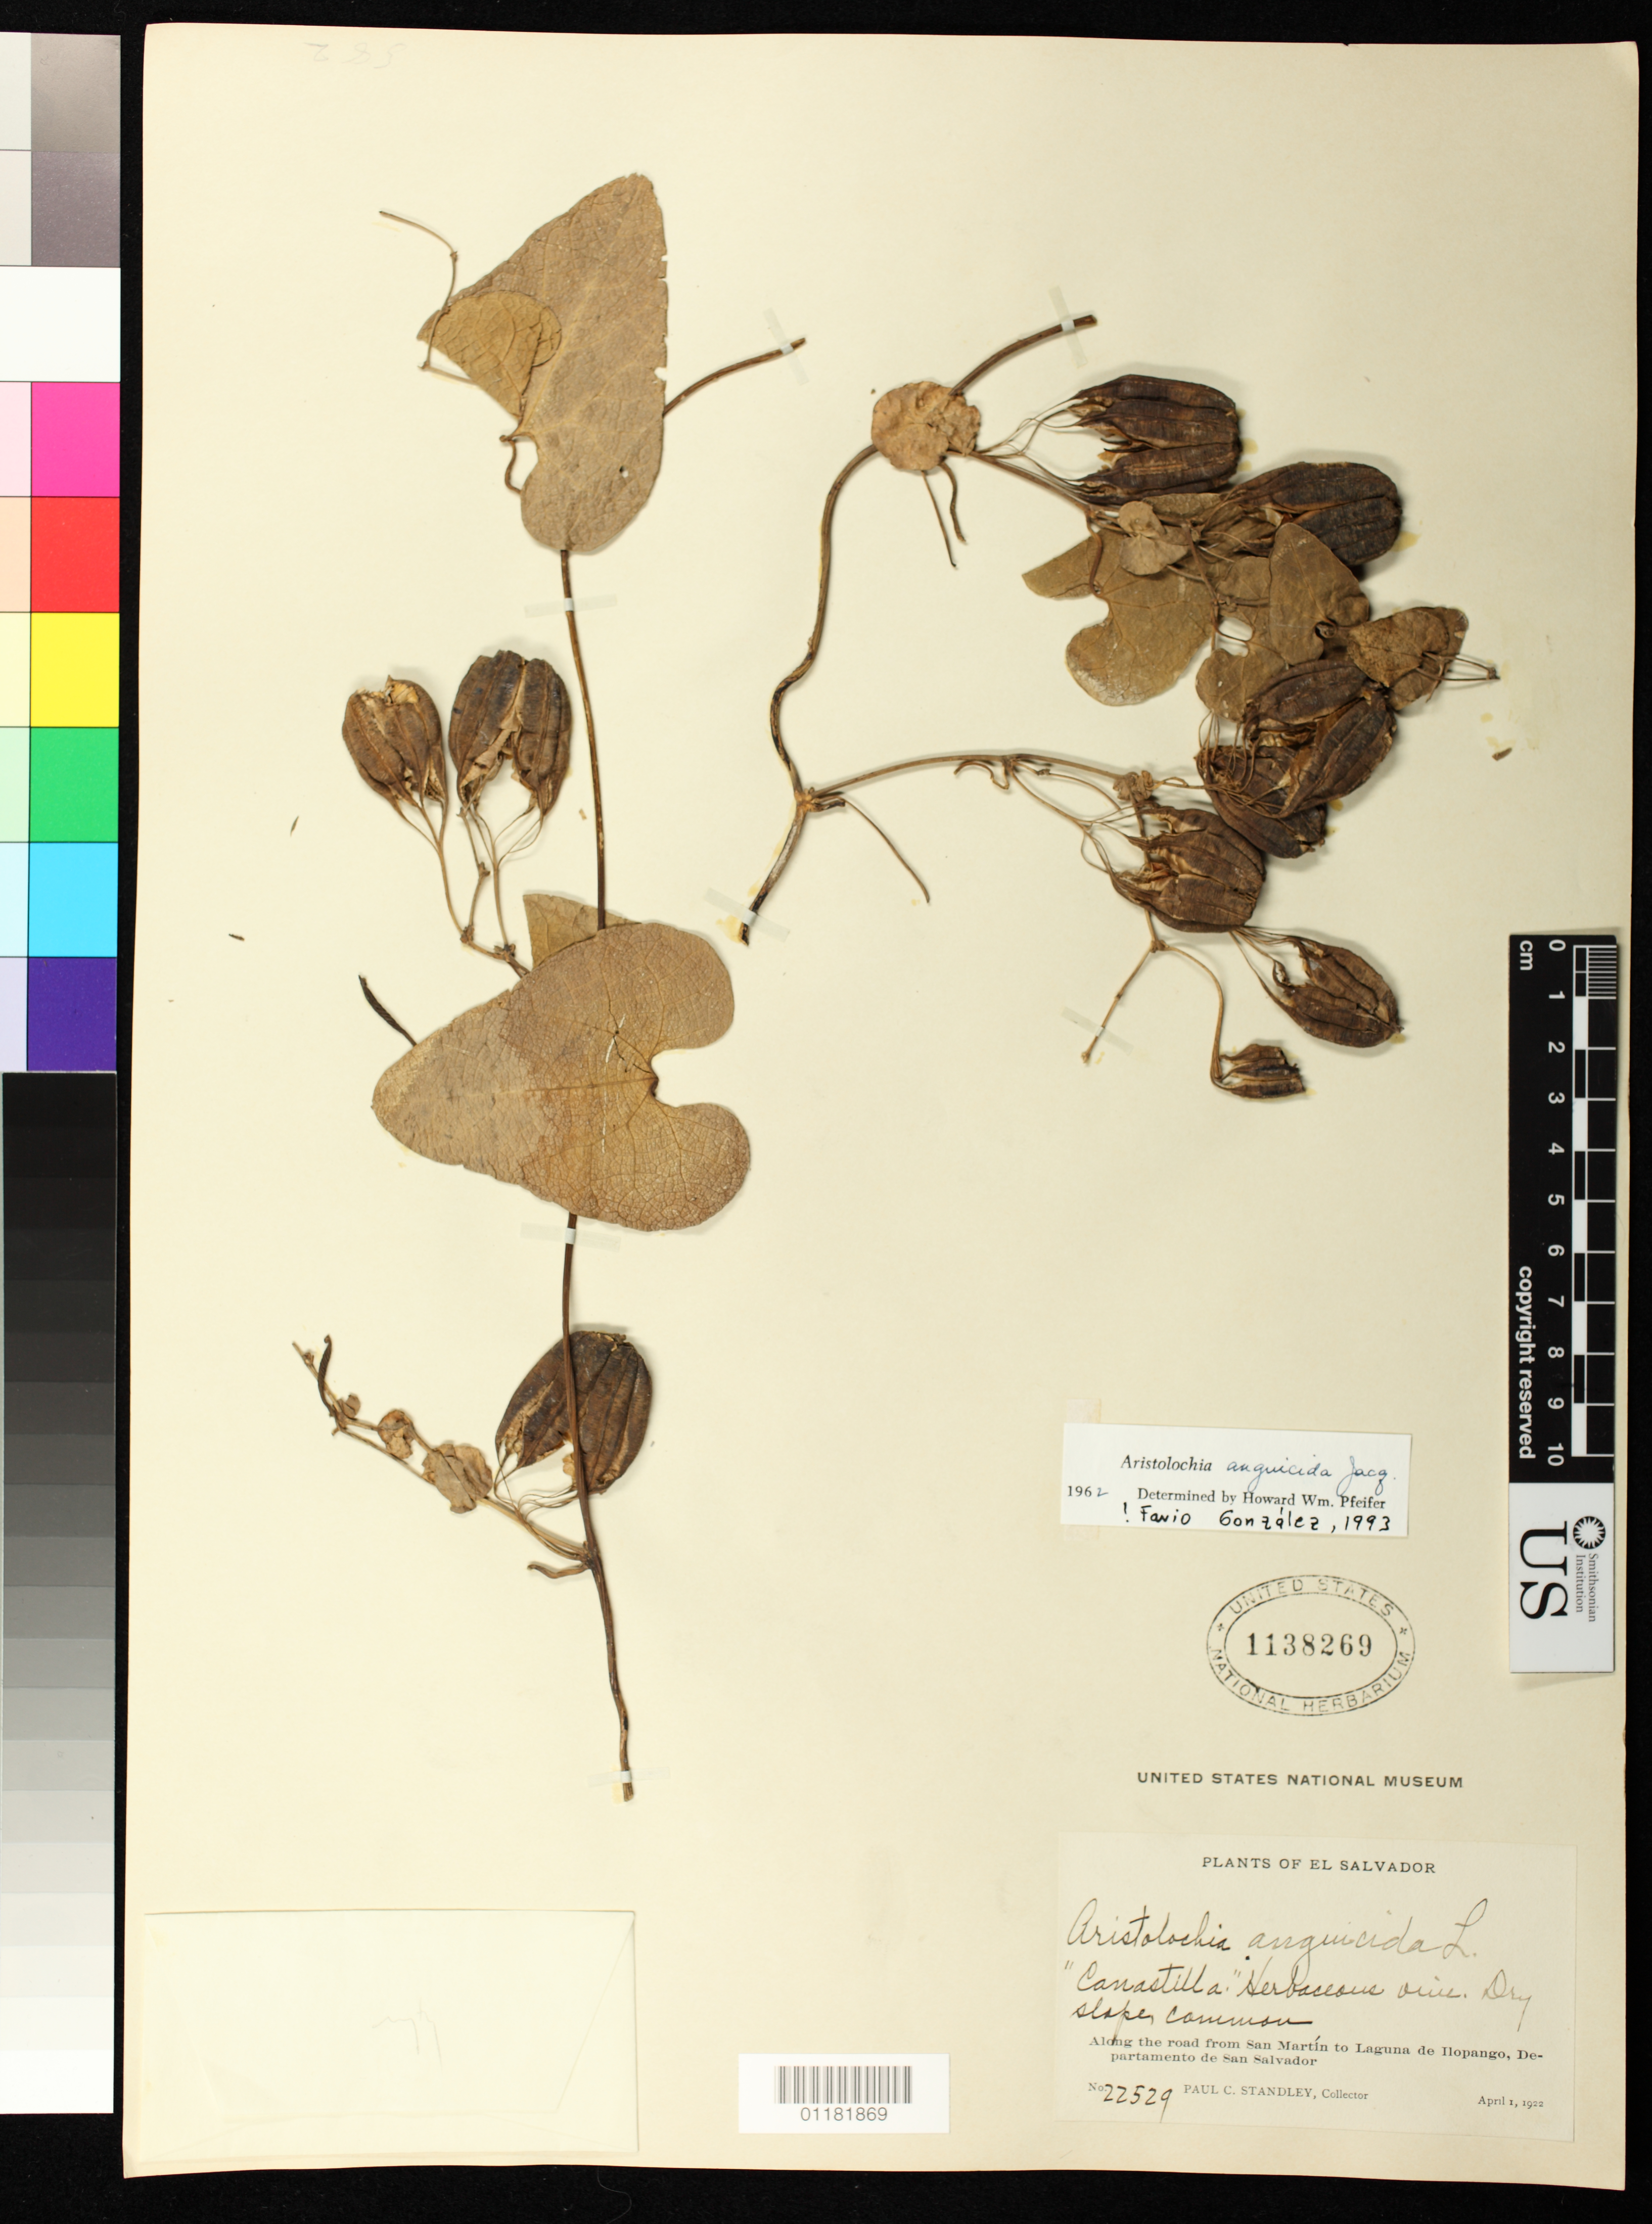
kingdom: Plantae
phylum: Tracheophyta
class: Magnoliopsida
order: Piperales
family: Aristolochiaceae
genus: Aristolochia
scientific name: Aristolochia anguicida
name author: Jacq.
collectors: P. C. Standley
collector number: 22529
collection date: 1928-04-01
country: El Salvador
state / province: San Salvador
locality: Along the road from San Martin to Laguna de Ilopango.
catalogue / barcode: US 1138269